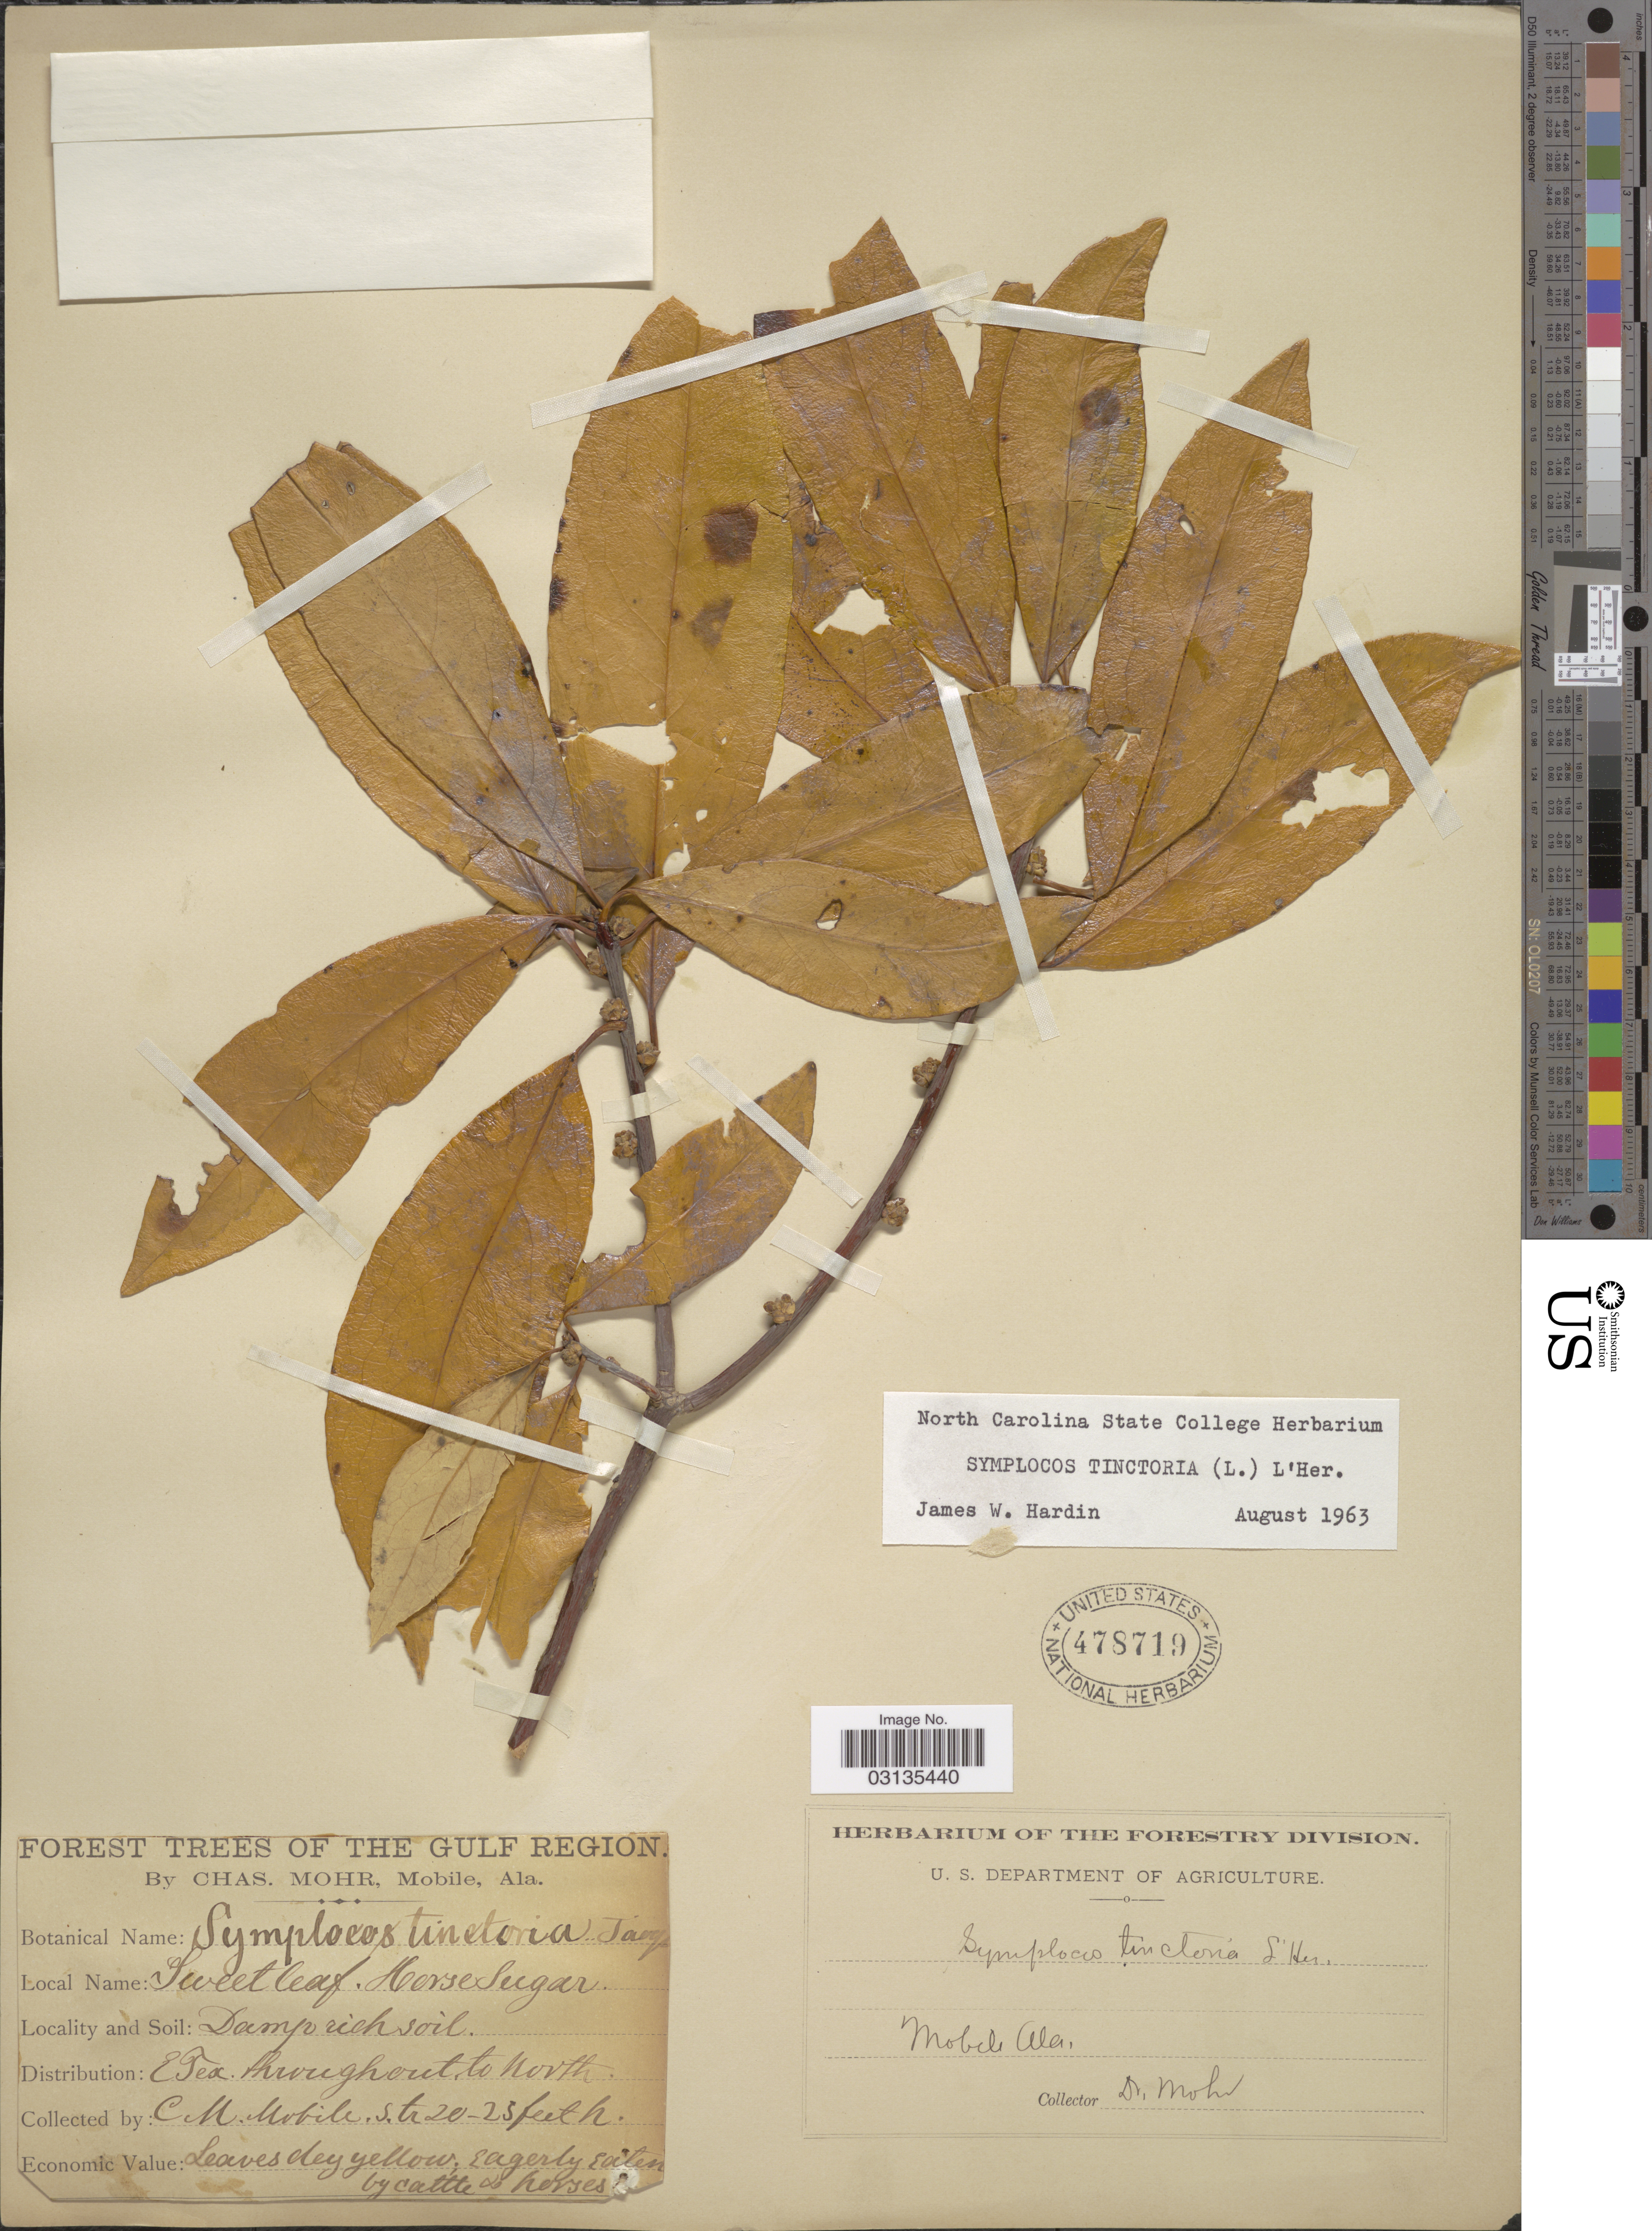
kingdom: Plantae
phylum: Tracheophyta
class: Magnoliopsida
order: Ericales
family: Symplocaceae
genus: Symplocos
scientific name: Symplocos tinctoria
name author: (L.) L'Hér.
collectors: Mohr, C. T. (herbarium)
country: United States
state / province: Alabama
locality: Mobile Ala. The Gulf Region.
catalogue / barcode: US 478719